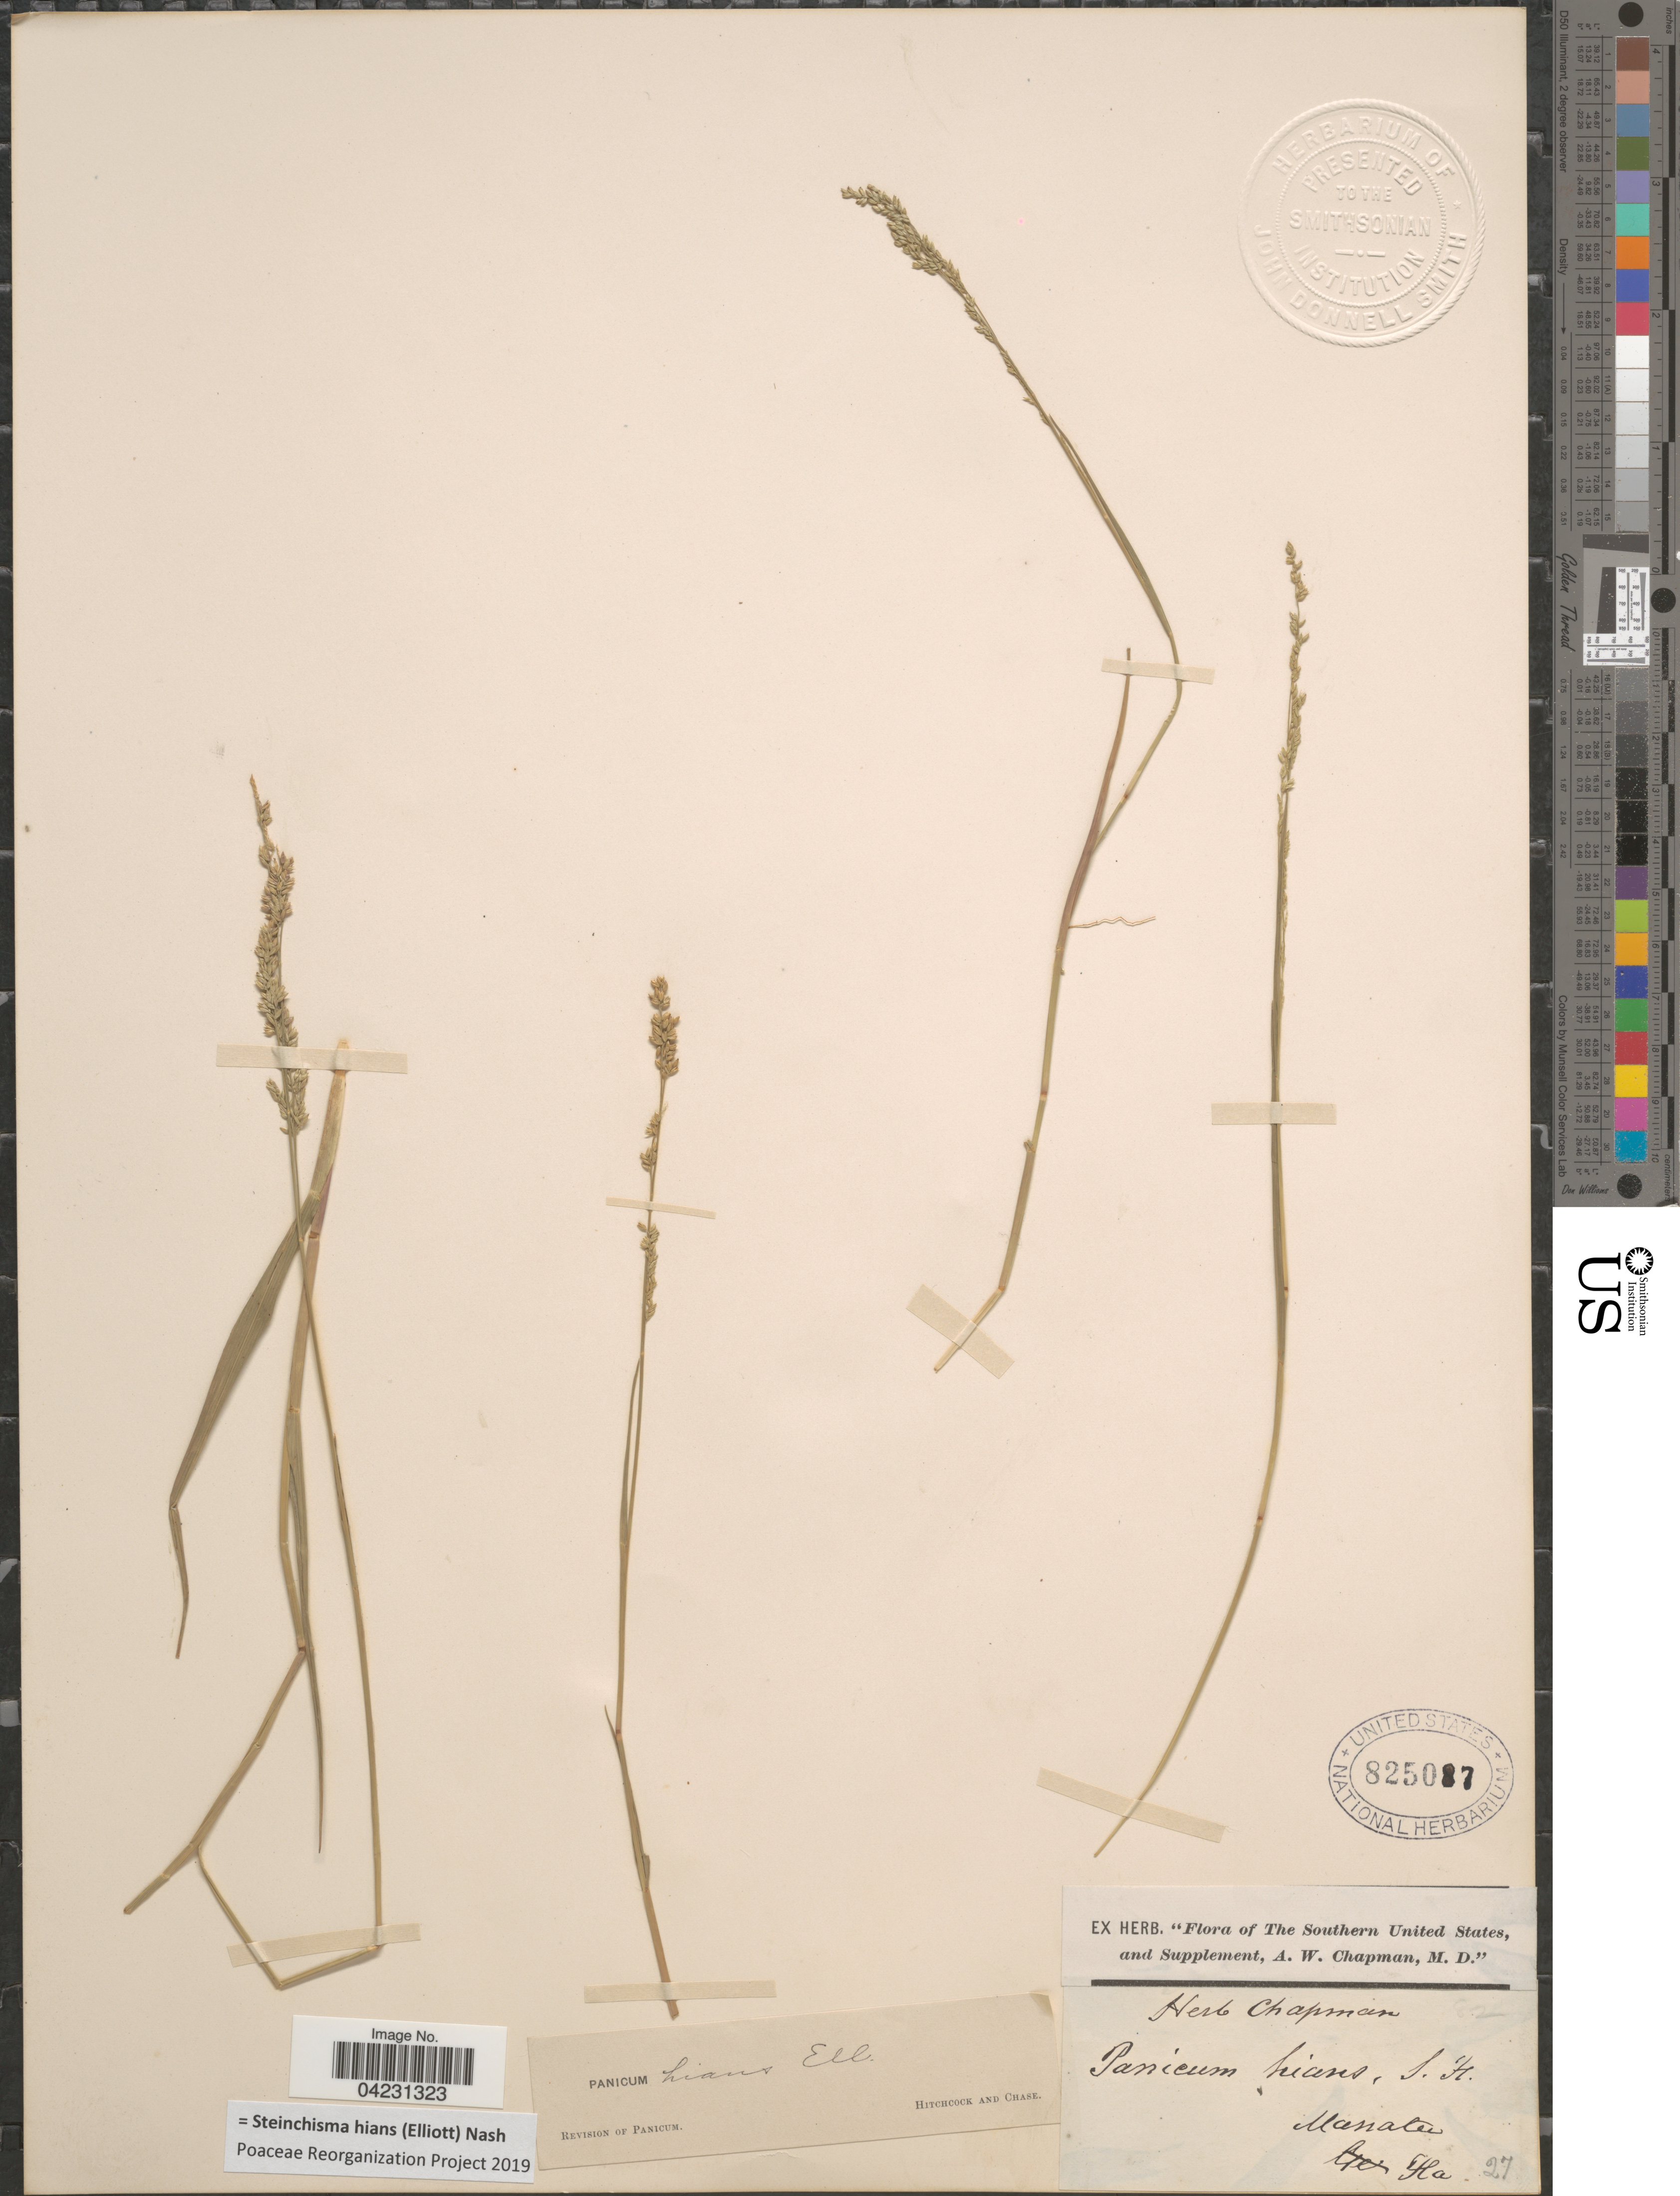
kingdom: Plantae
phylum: Tracheophyta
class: Liliopsida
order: Poales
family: Poaceae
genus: Steinchisma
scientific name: Steinchisma hians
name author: (Elliott) Nash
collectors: ex herb. A.W. Chapman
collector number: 27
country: United States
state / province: Florida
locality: Southern United States. Manatee.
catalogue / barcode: US 825087